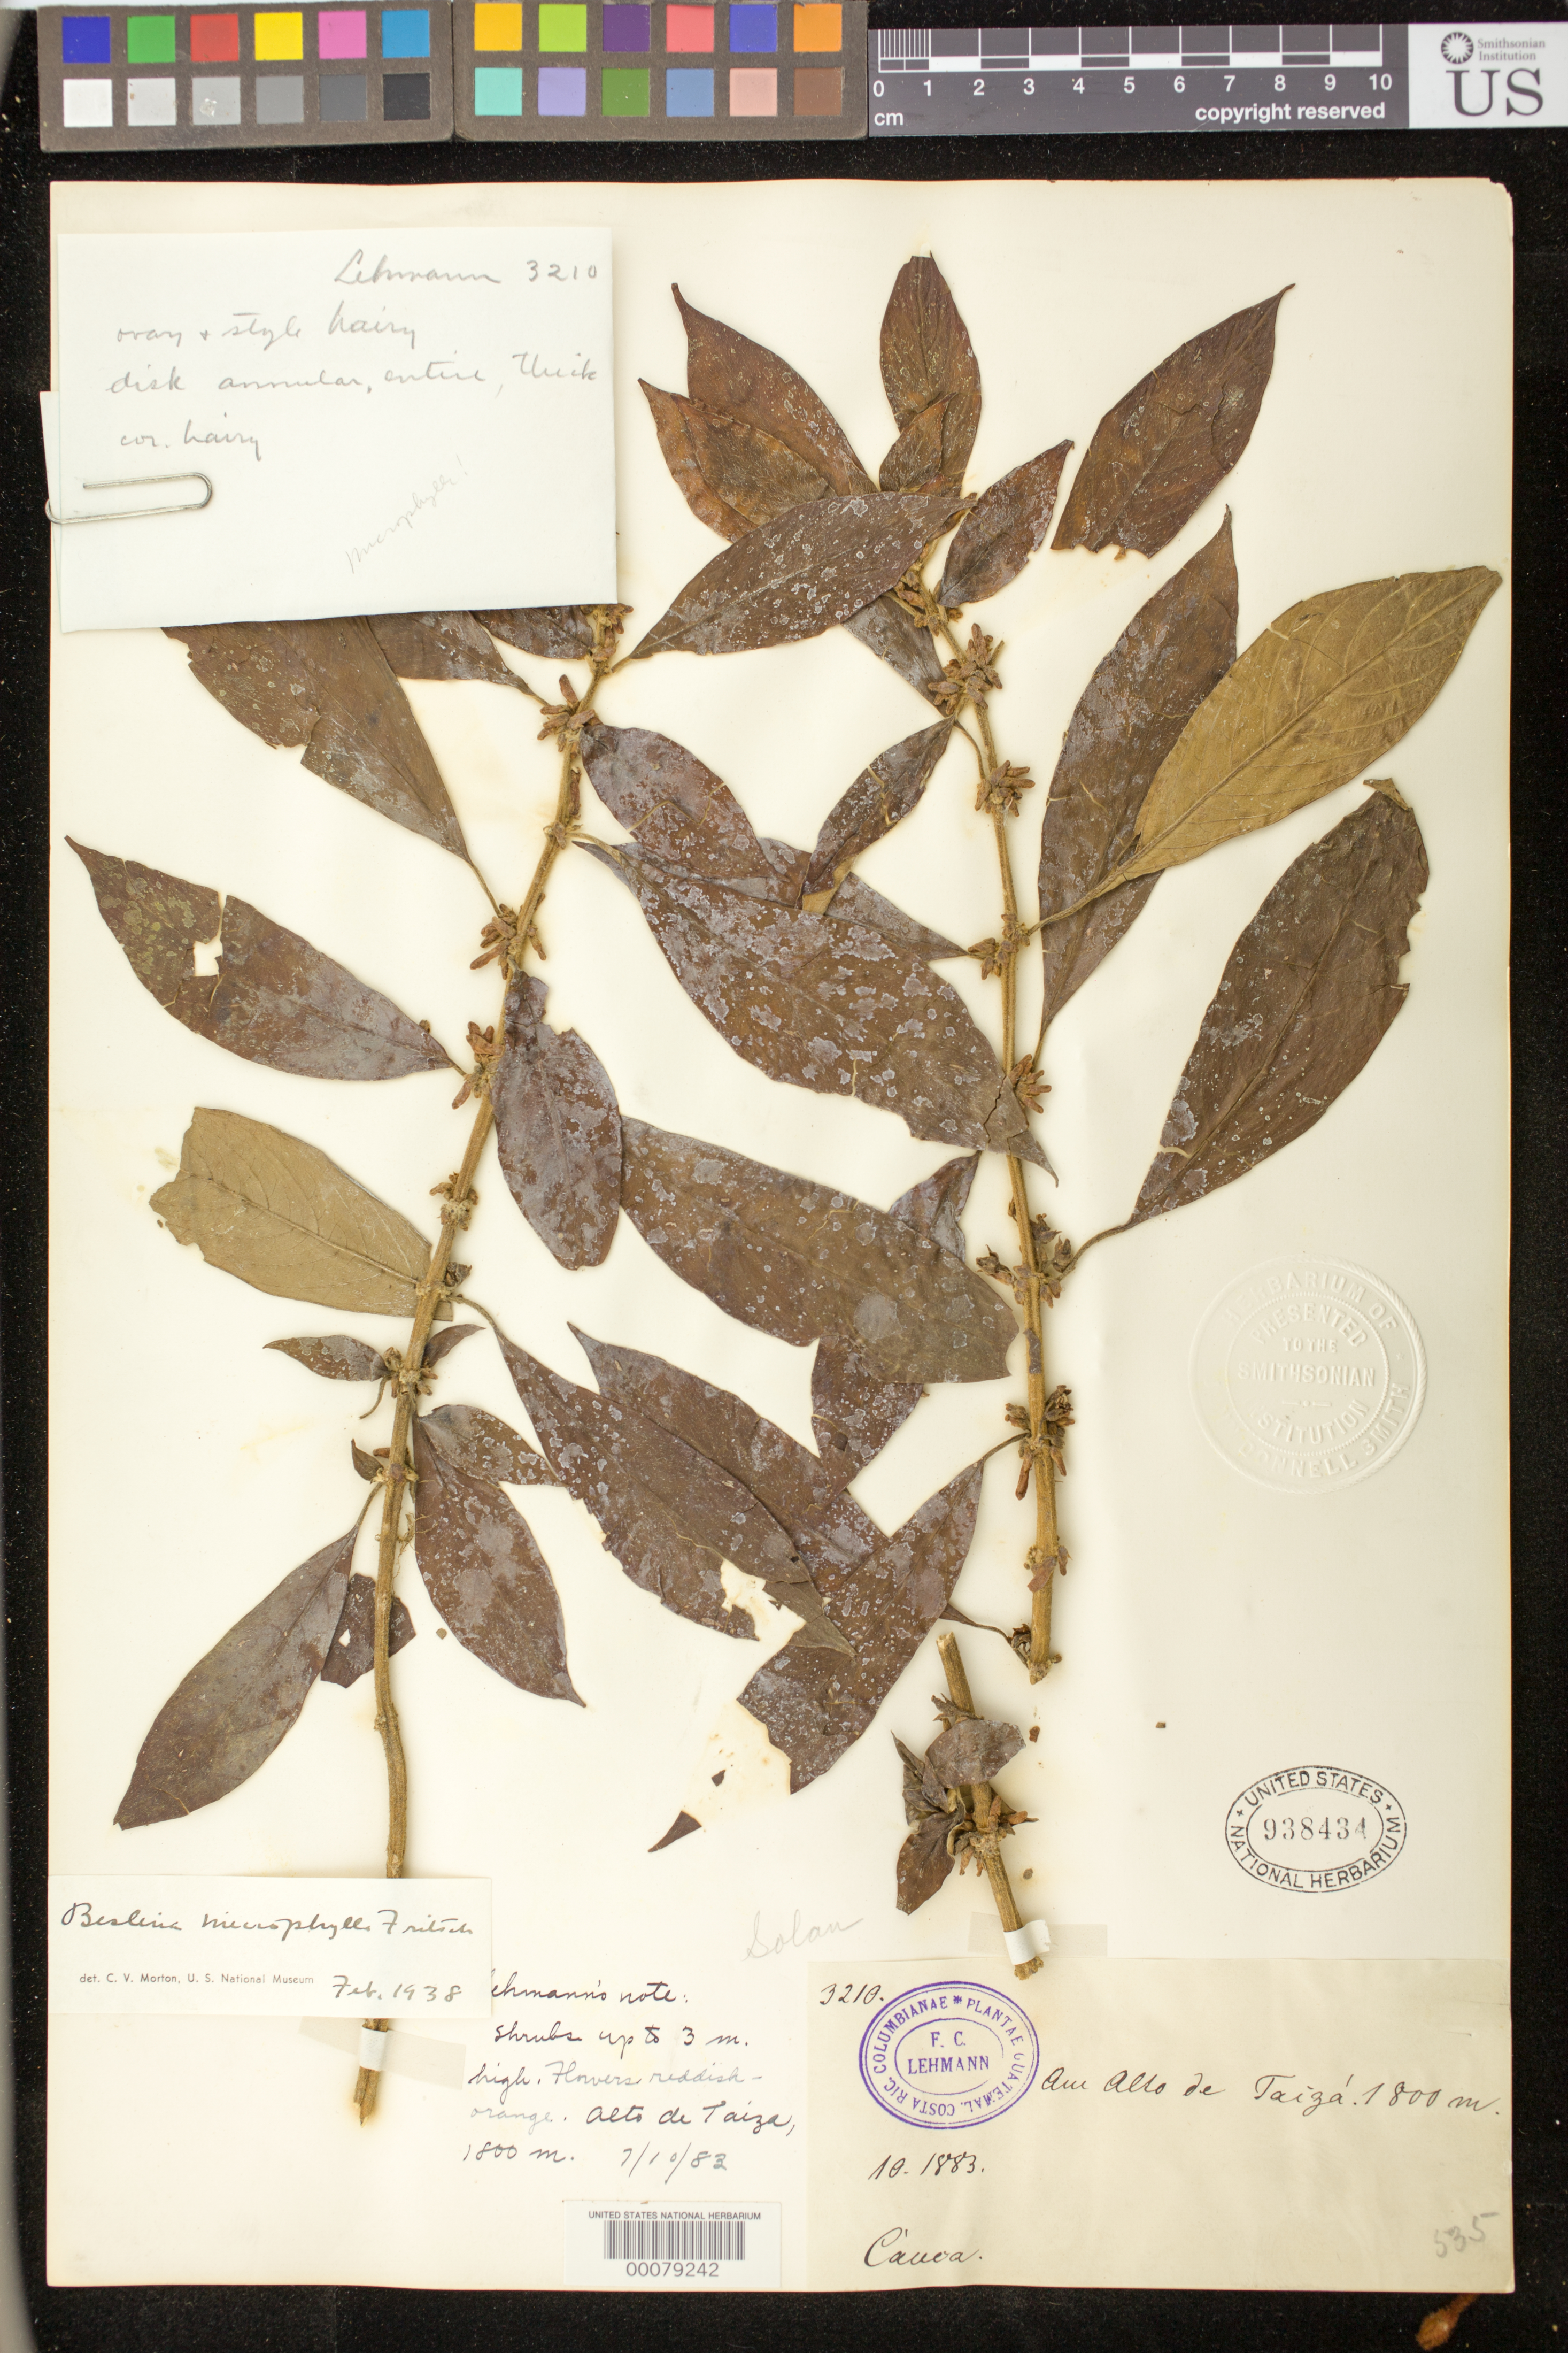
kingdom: Plantae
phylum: Tracheophyta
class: Magnoliopsida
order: Lamiales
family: Gesneriaceae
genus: Besleria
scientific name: Besleria microphylla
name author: Fritsch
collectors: F. C. Lehmann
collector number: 3210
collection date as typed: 1883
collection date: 1883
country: Colombia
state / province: Cauca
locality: Alto de Taiza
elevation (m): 1800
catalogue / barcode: US 938434